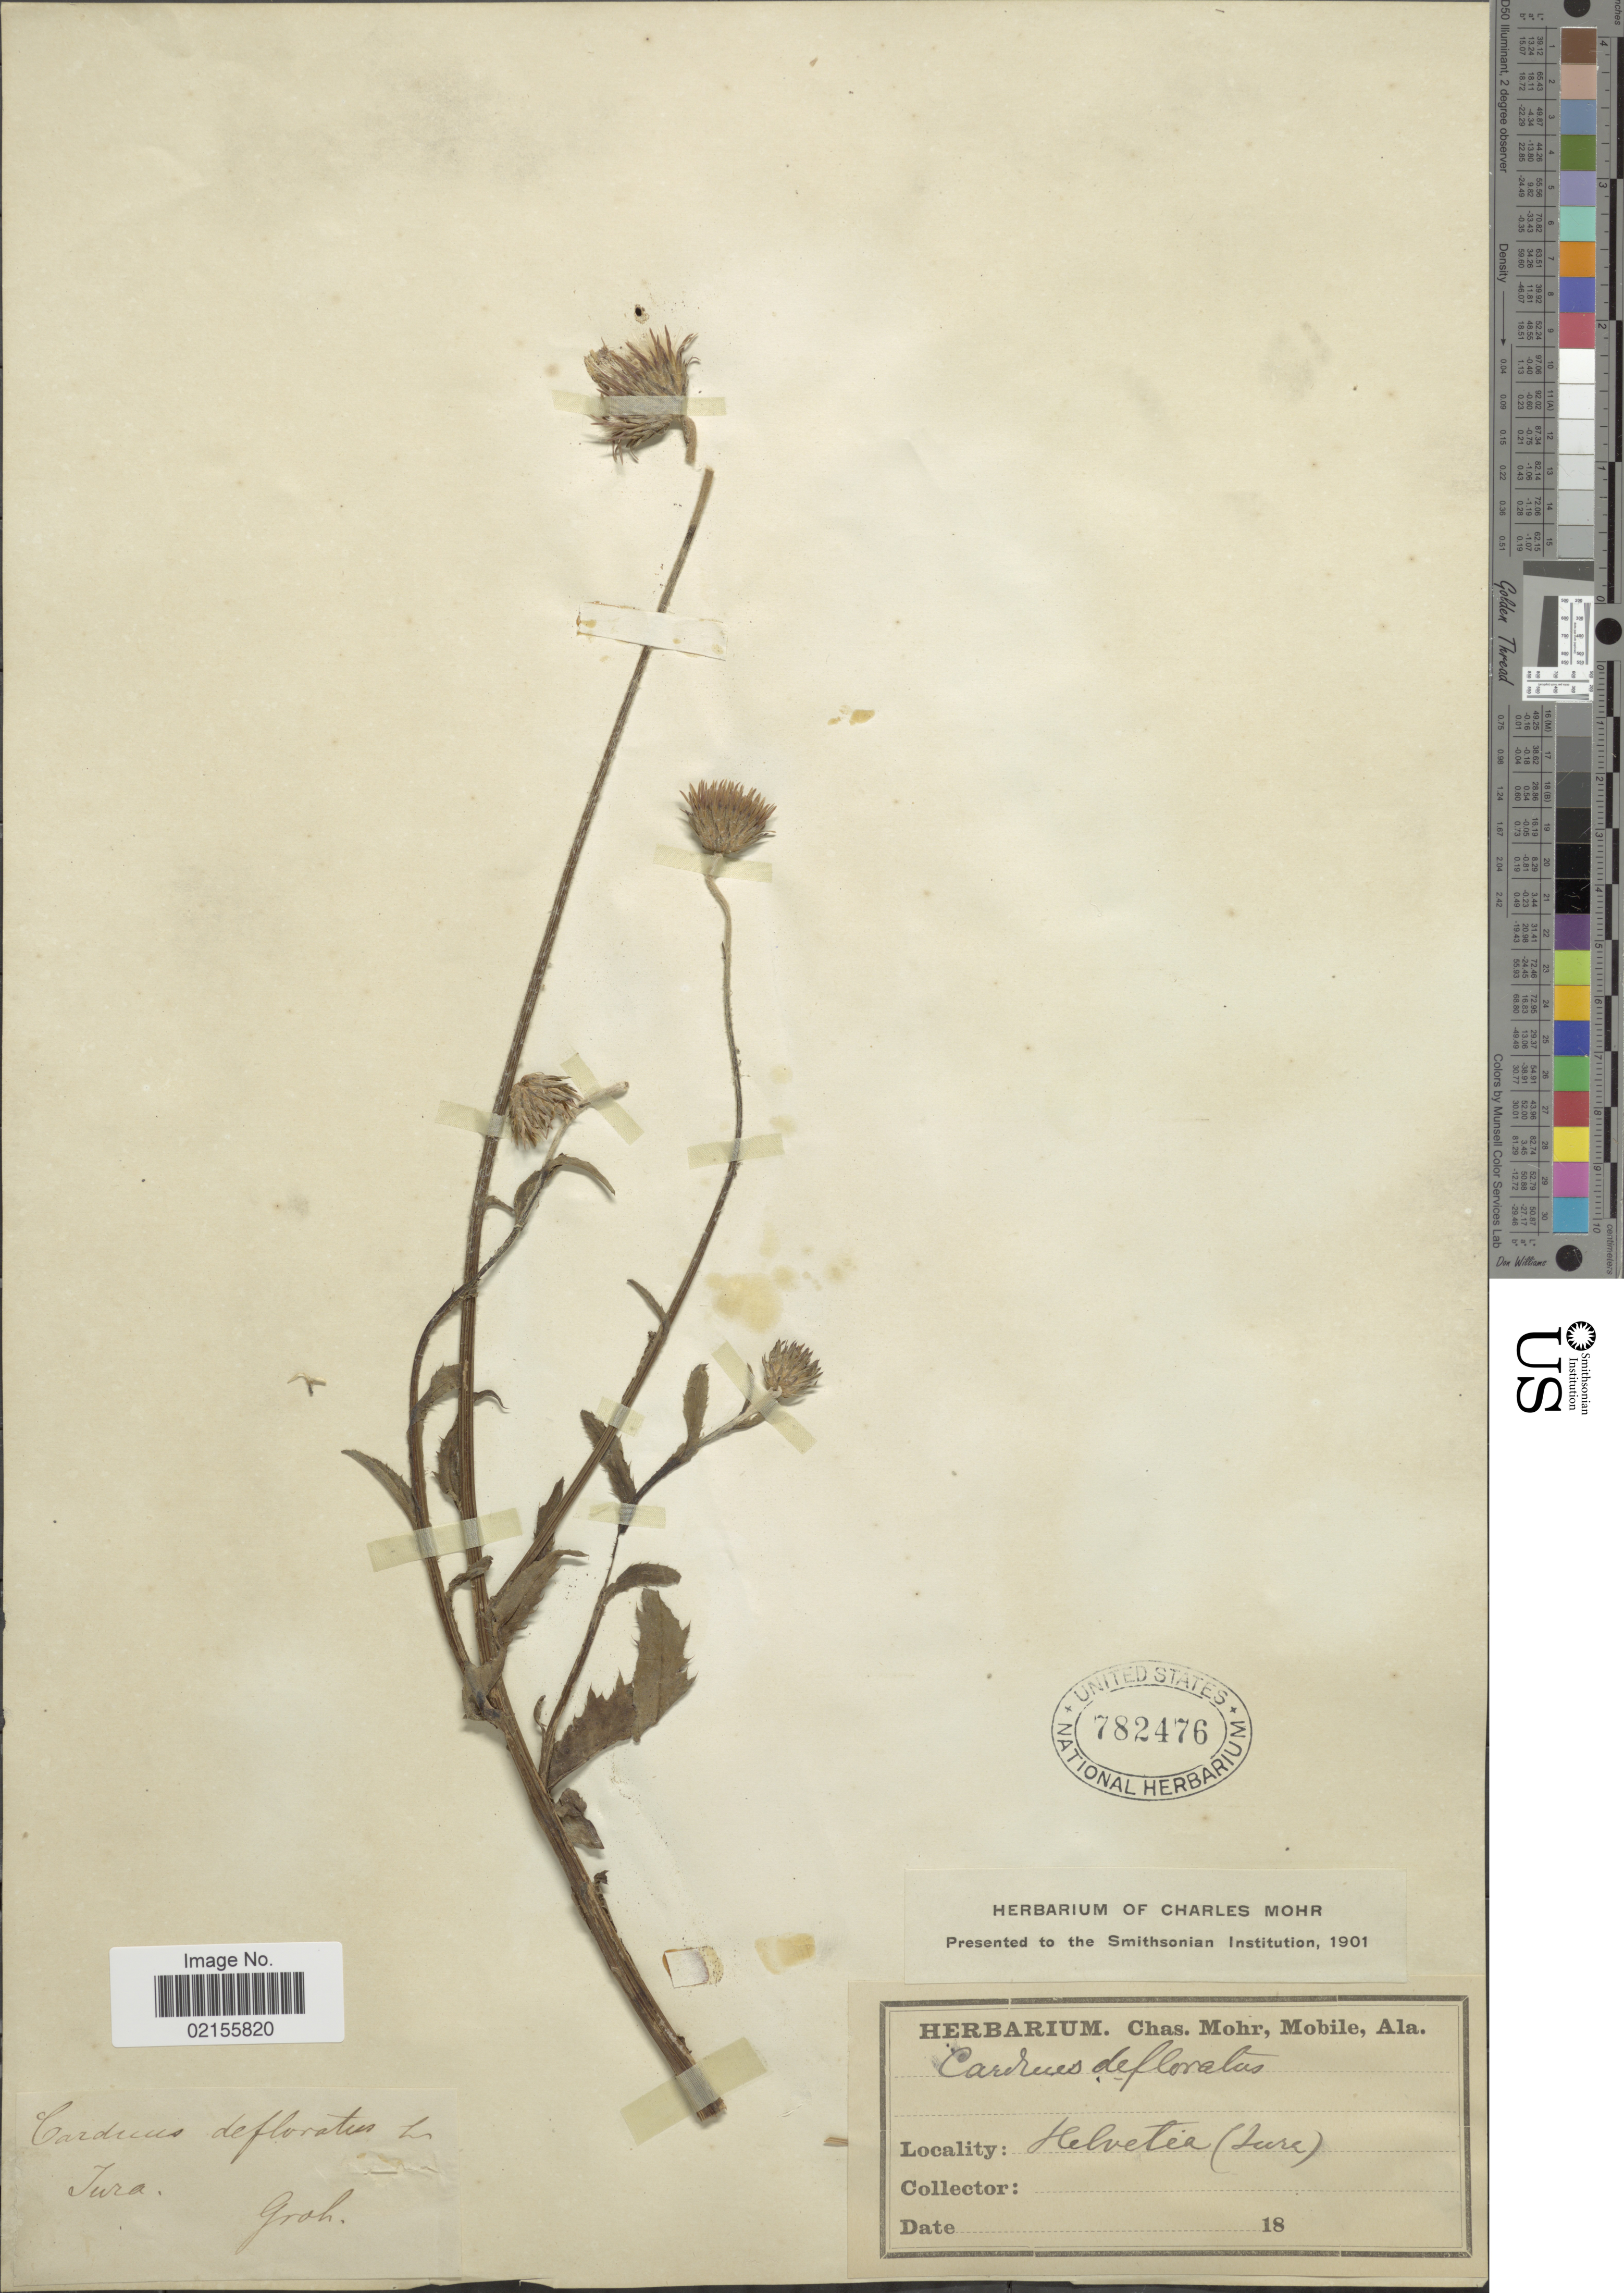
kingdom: Plantae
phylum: Tracheophyta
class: Magnoliopsida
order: Asterales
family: Asteraceae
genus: Carduus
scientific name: Carduus defloratus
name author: L.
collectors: ex herb. Charles Mohr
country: Switzerland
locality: Helvetiae (Jura)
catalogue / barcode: US 782476